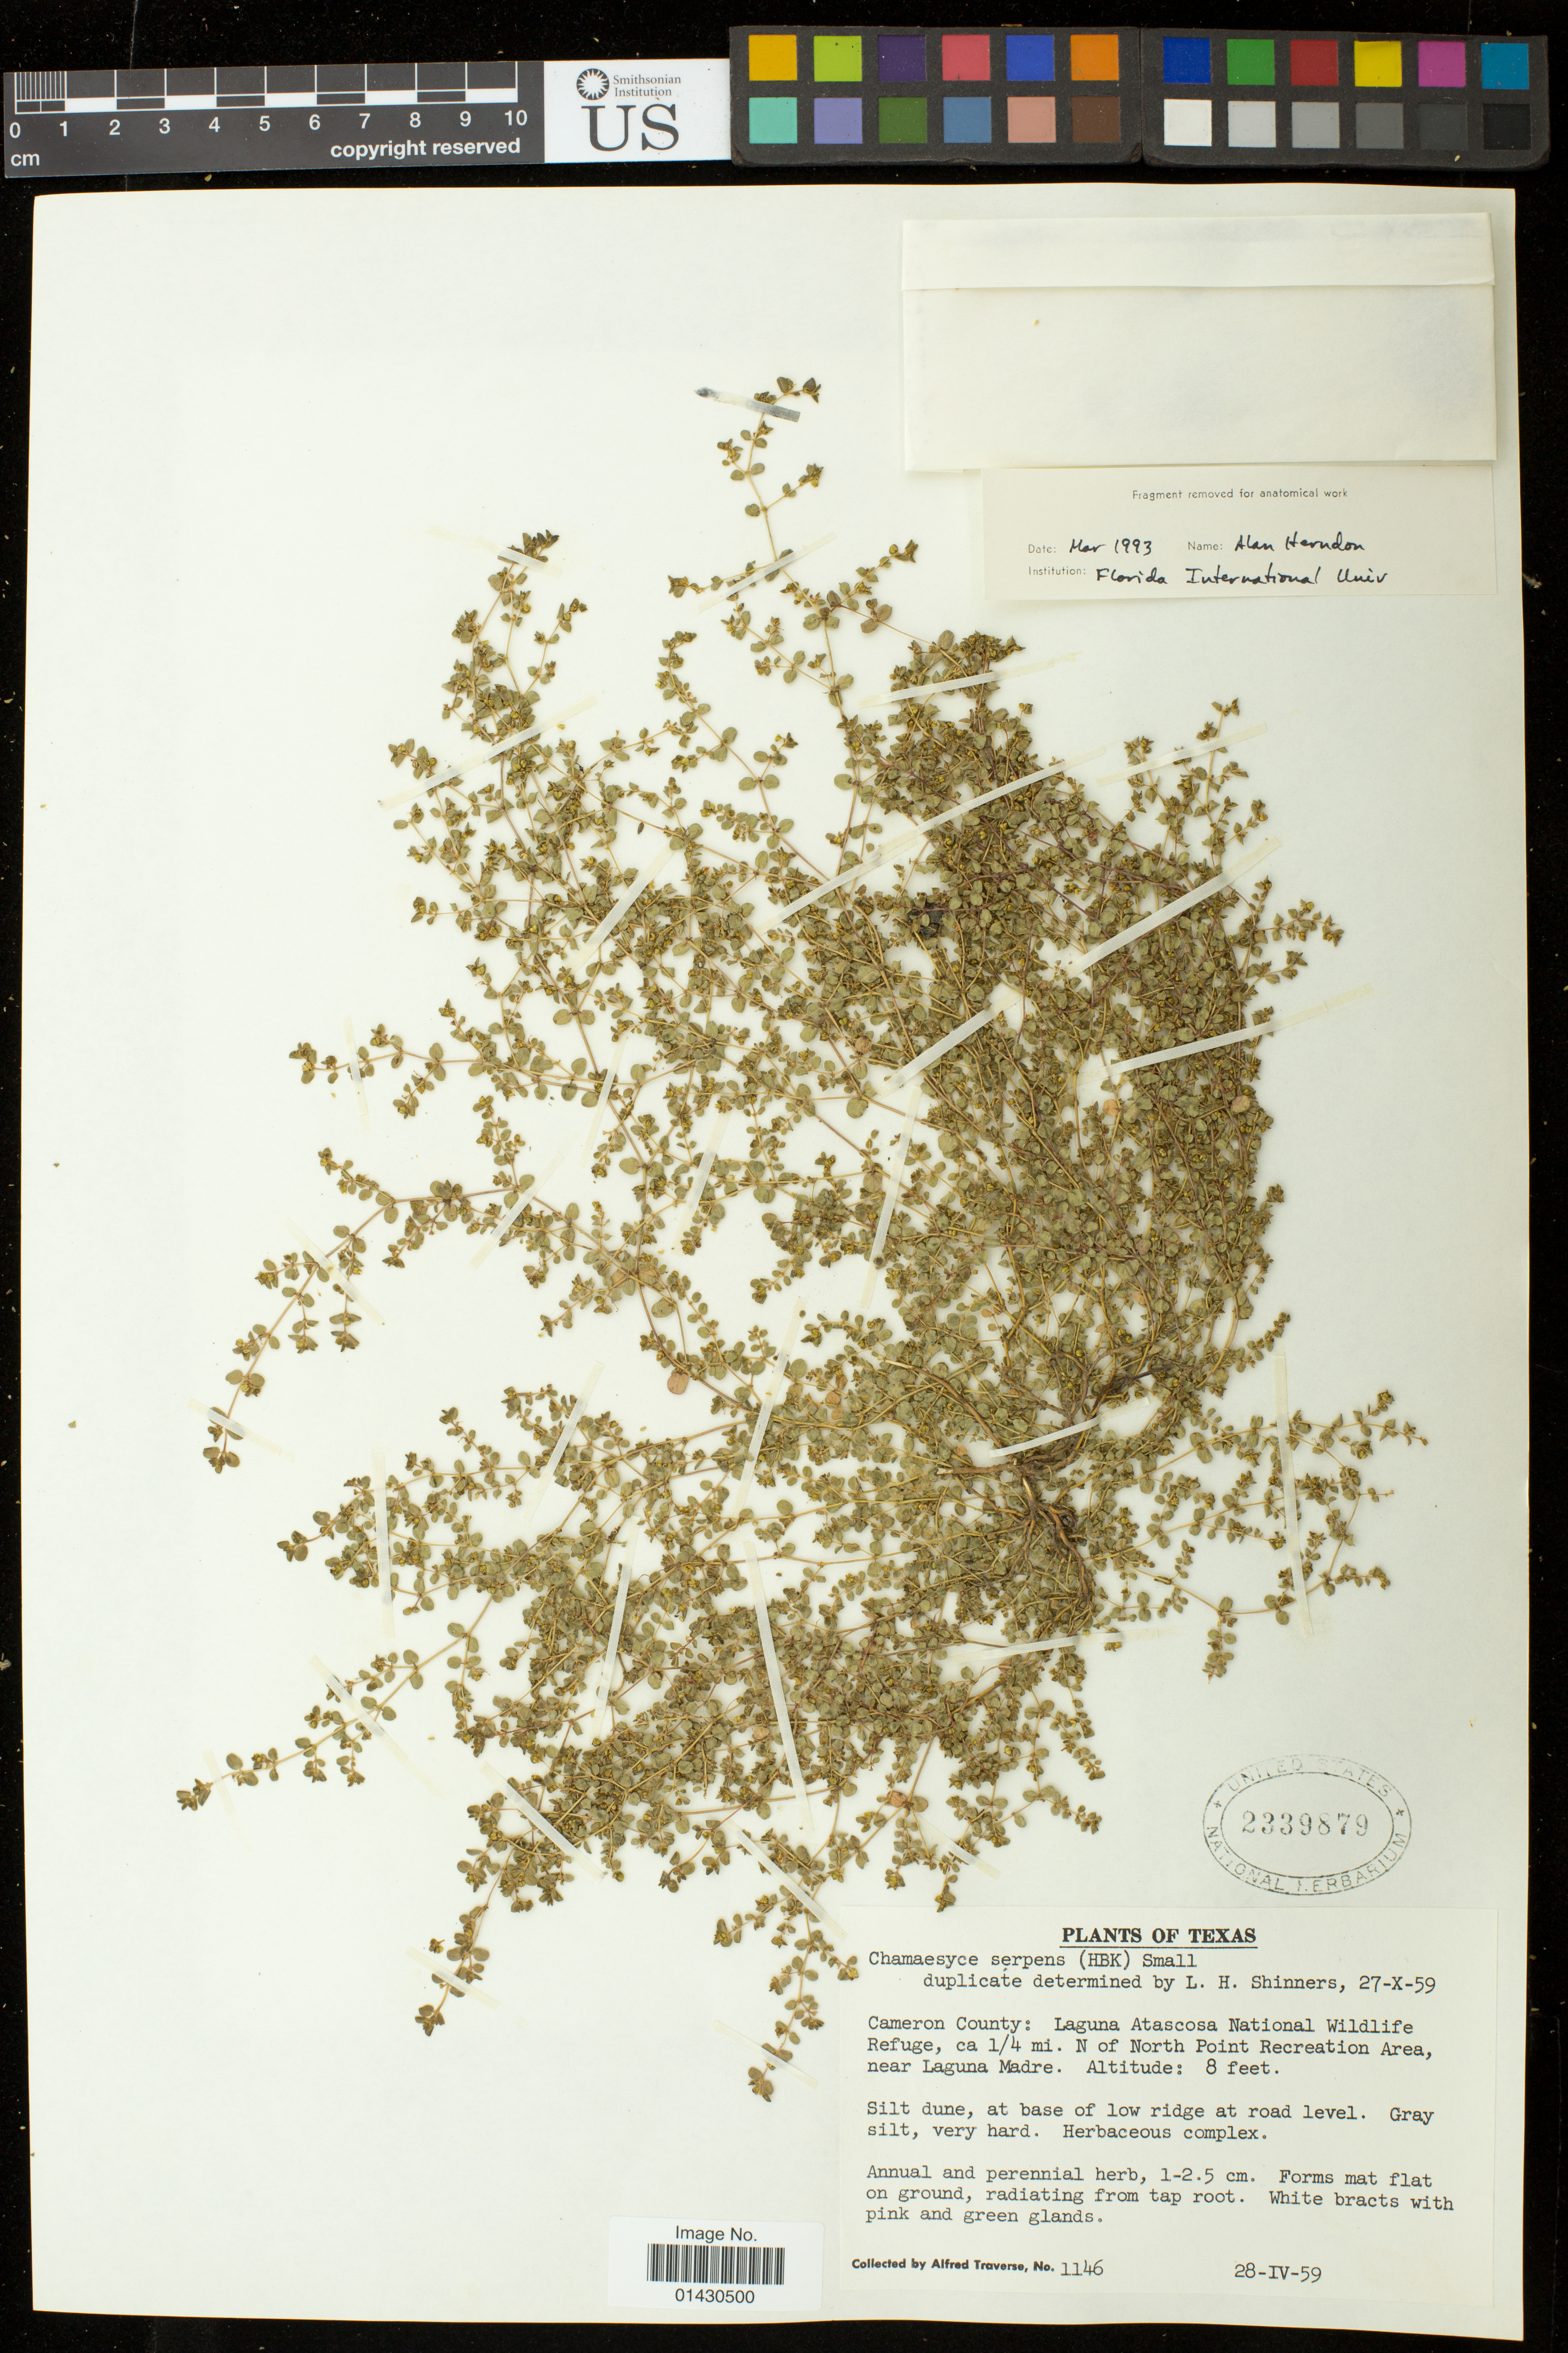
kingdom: Plantae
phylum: Tracheophyta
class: Magnoliopsida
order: Malpighiales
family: Euphorbiaceae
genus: Euphorbia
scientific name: Euphorbia serpens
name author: Kunth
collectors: A. Traverse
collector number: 1146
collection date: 1959-04-28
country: United States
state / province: Texas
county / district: Cameron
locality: Laguna Atascosa National Wildlife Refuge, ca 1/4 mi. N of North Point Recreation Area, near Laguna Madre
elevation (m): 2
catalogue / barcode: US 2339879